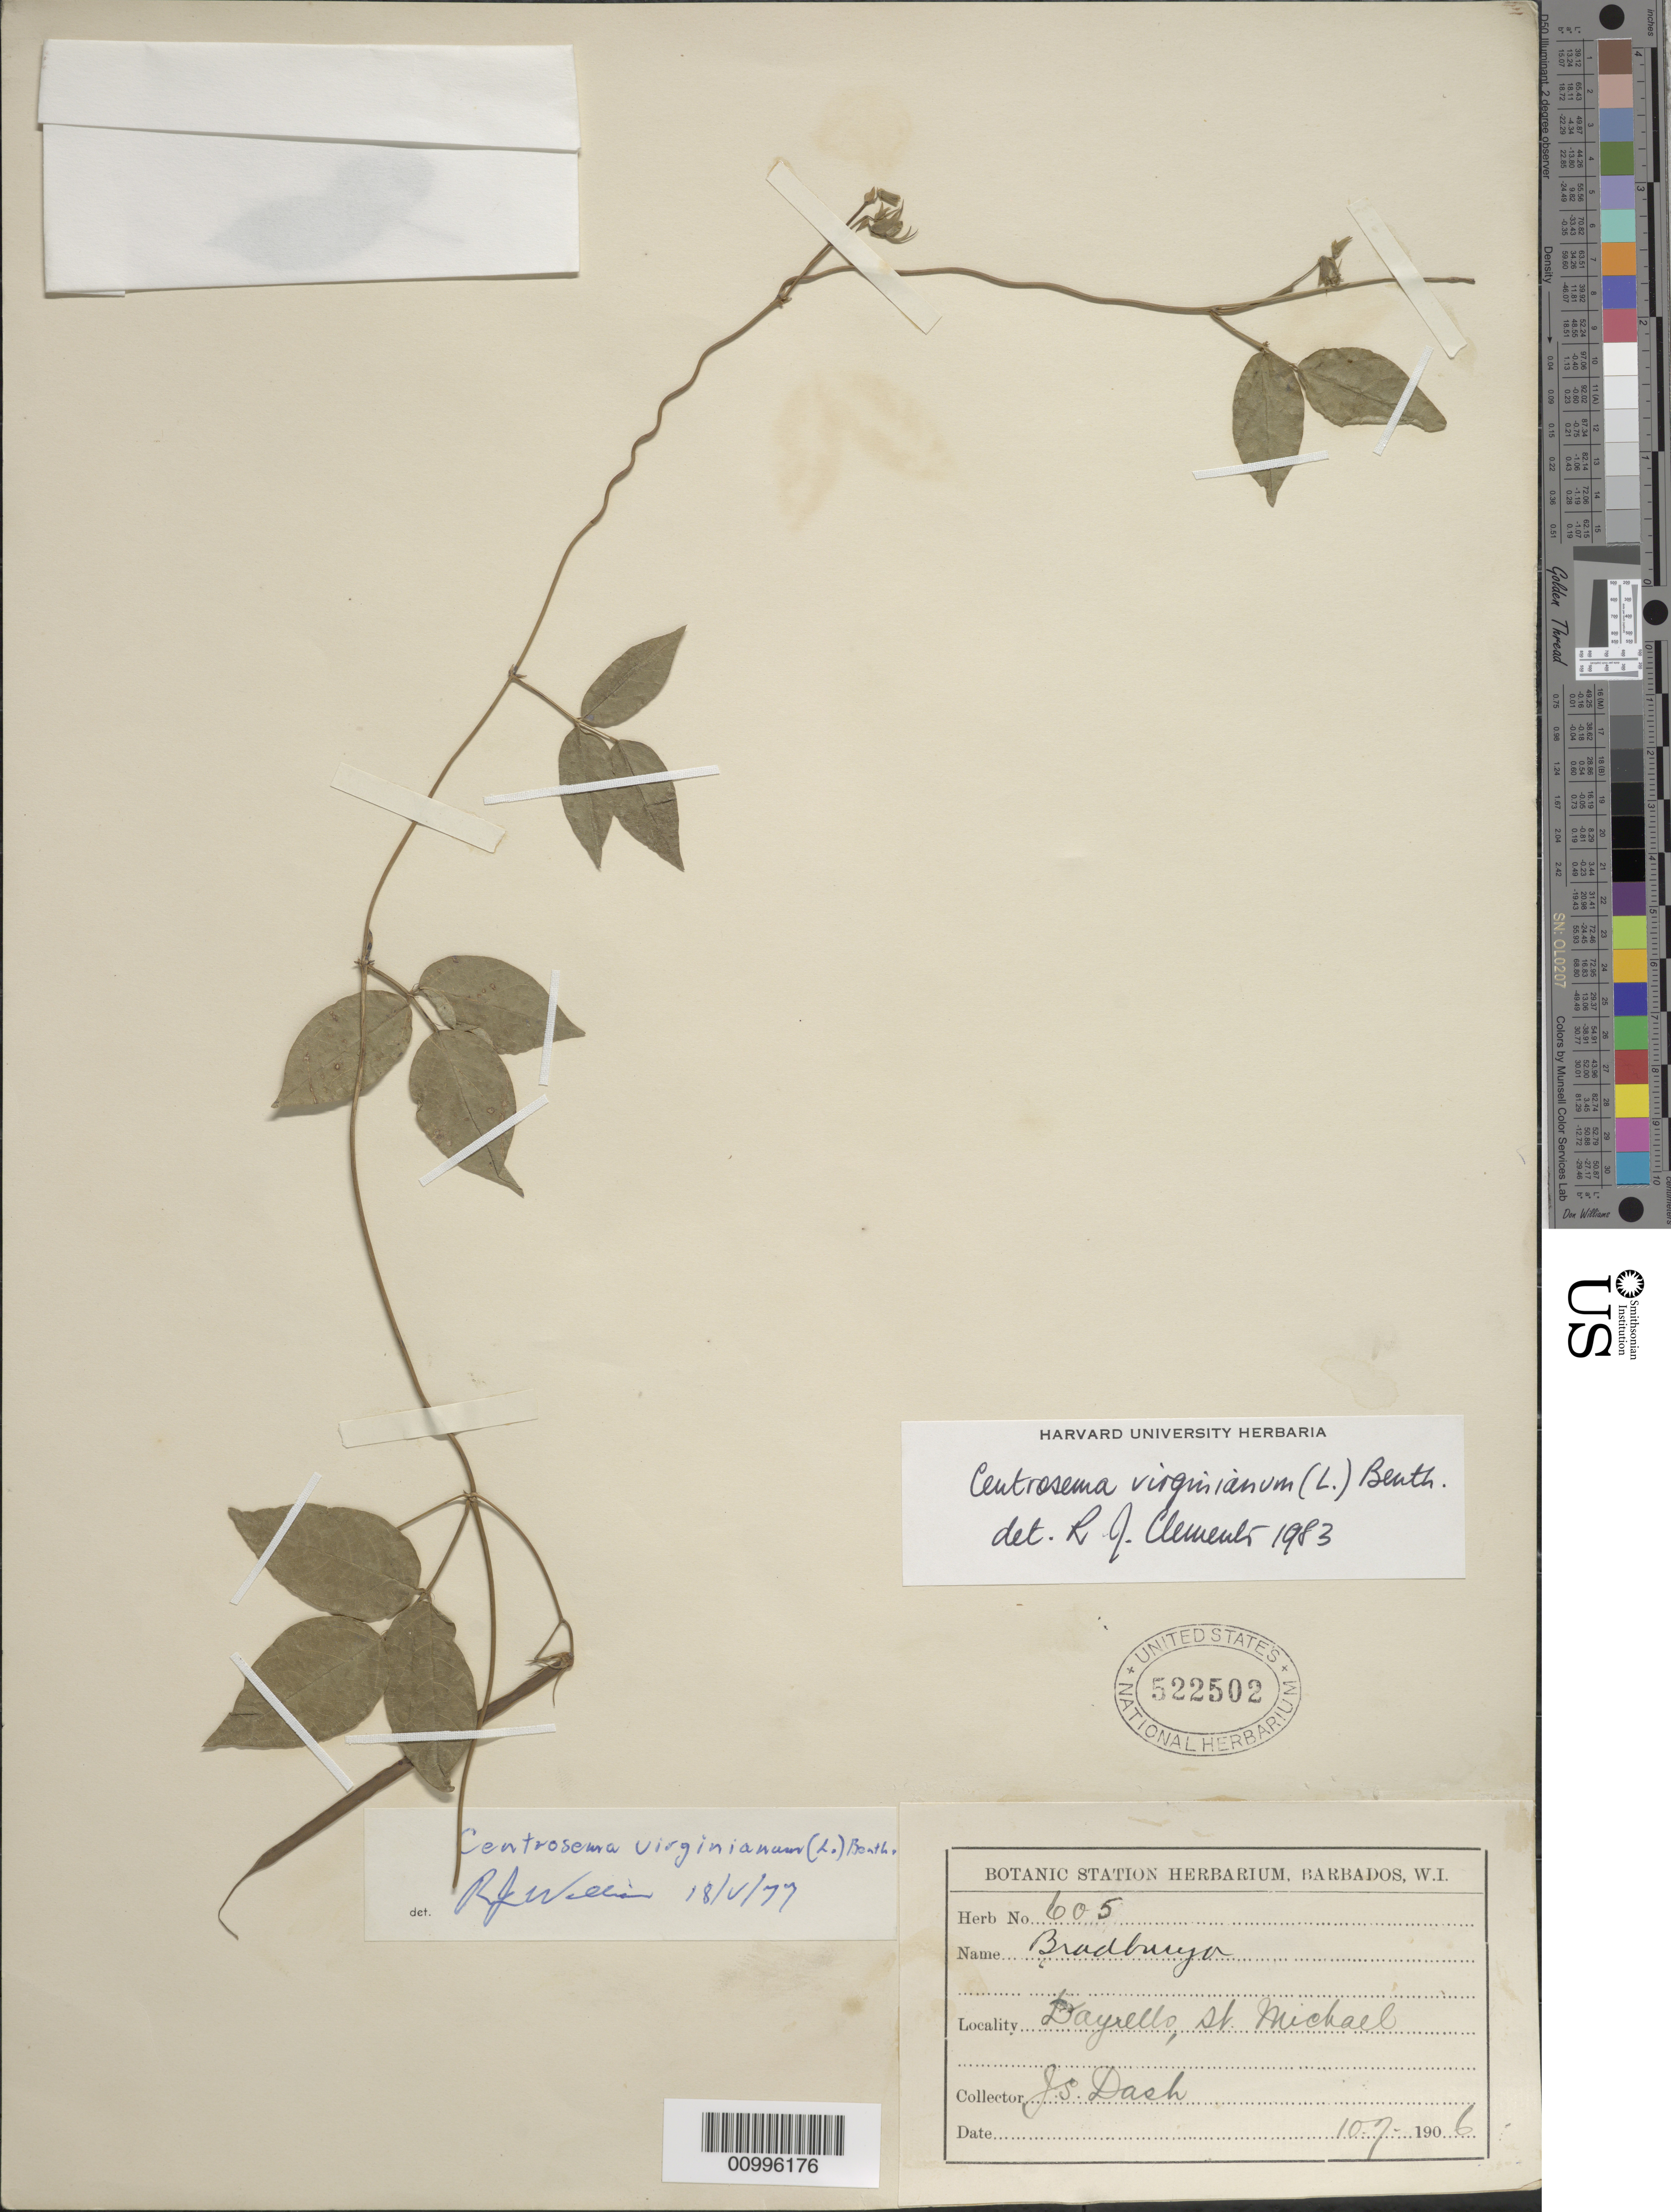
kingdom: Plantae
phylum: Tracheophyta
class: Magnoliopsida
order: Fabales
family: Fabaceae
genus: Centrosema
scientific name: Centrosema virginianum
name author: (L.) Benth.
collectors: J. Dash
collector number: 605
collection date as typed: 07 Oct 1906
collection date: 1906-10-07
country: Barbados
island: Barbados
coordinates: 0 N, 0 E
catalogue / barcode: US 522502